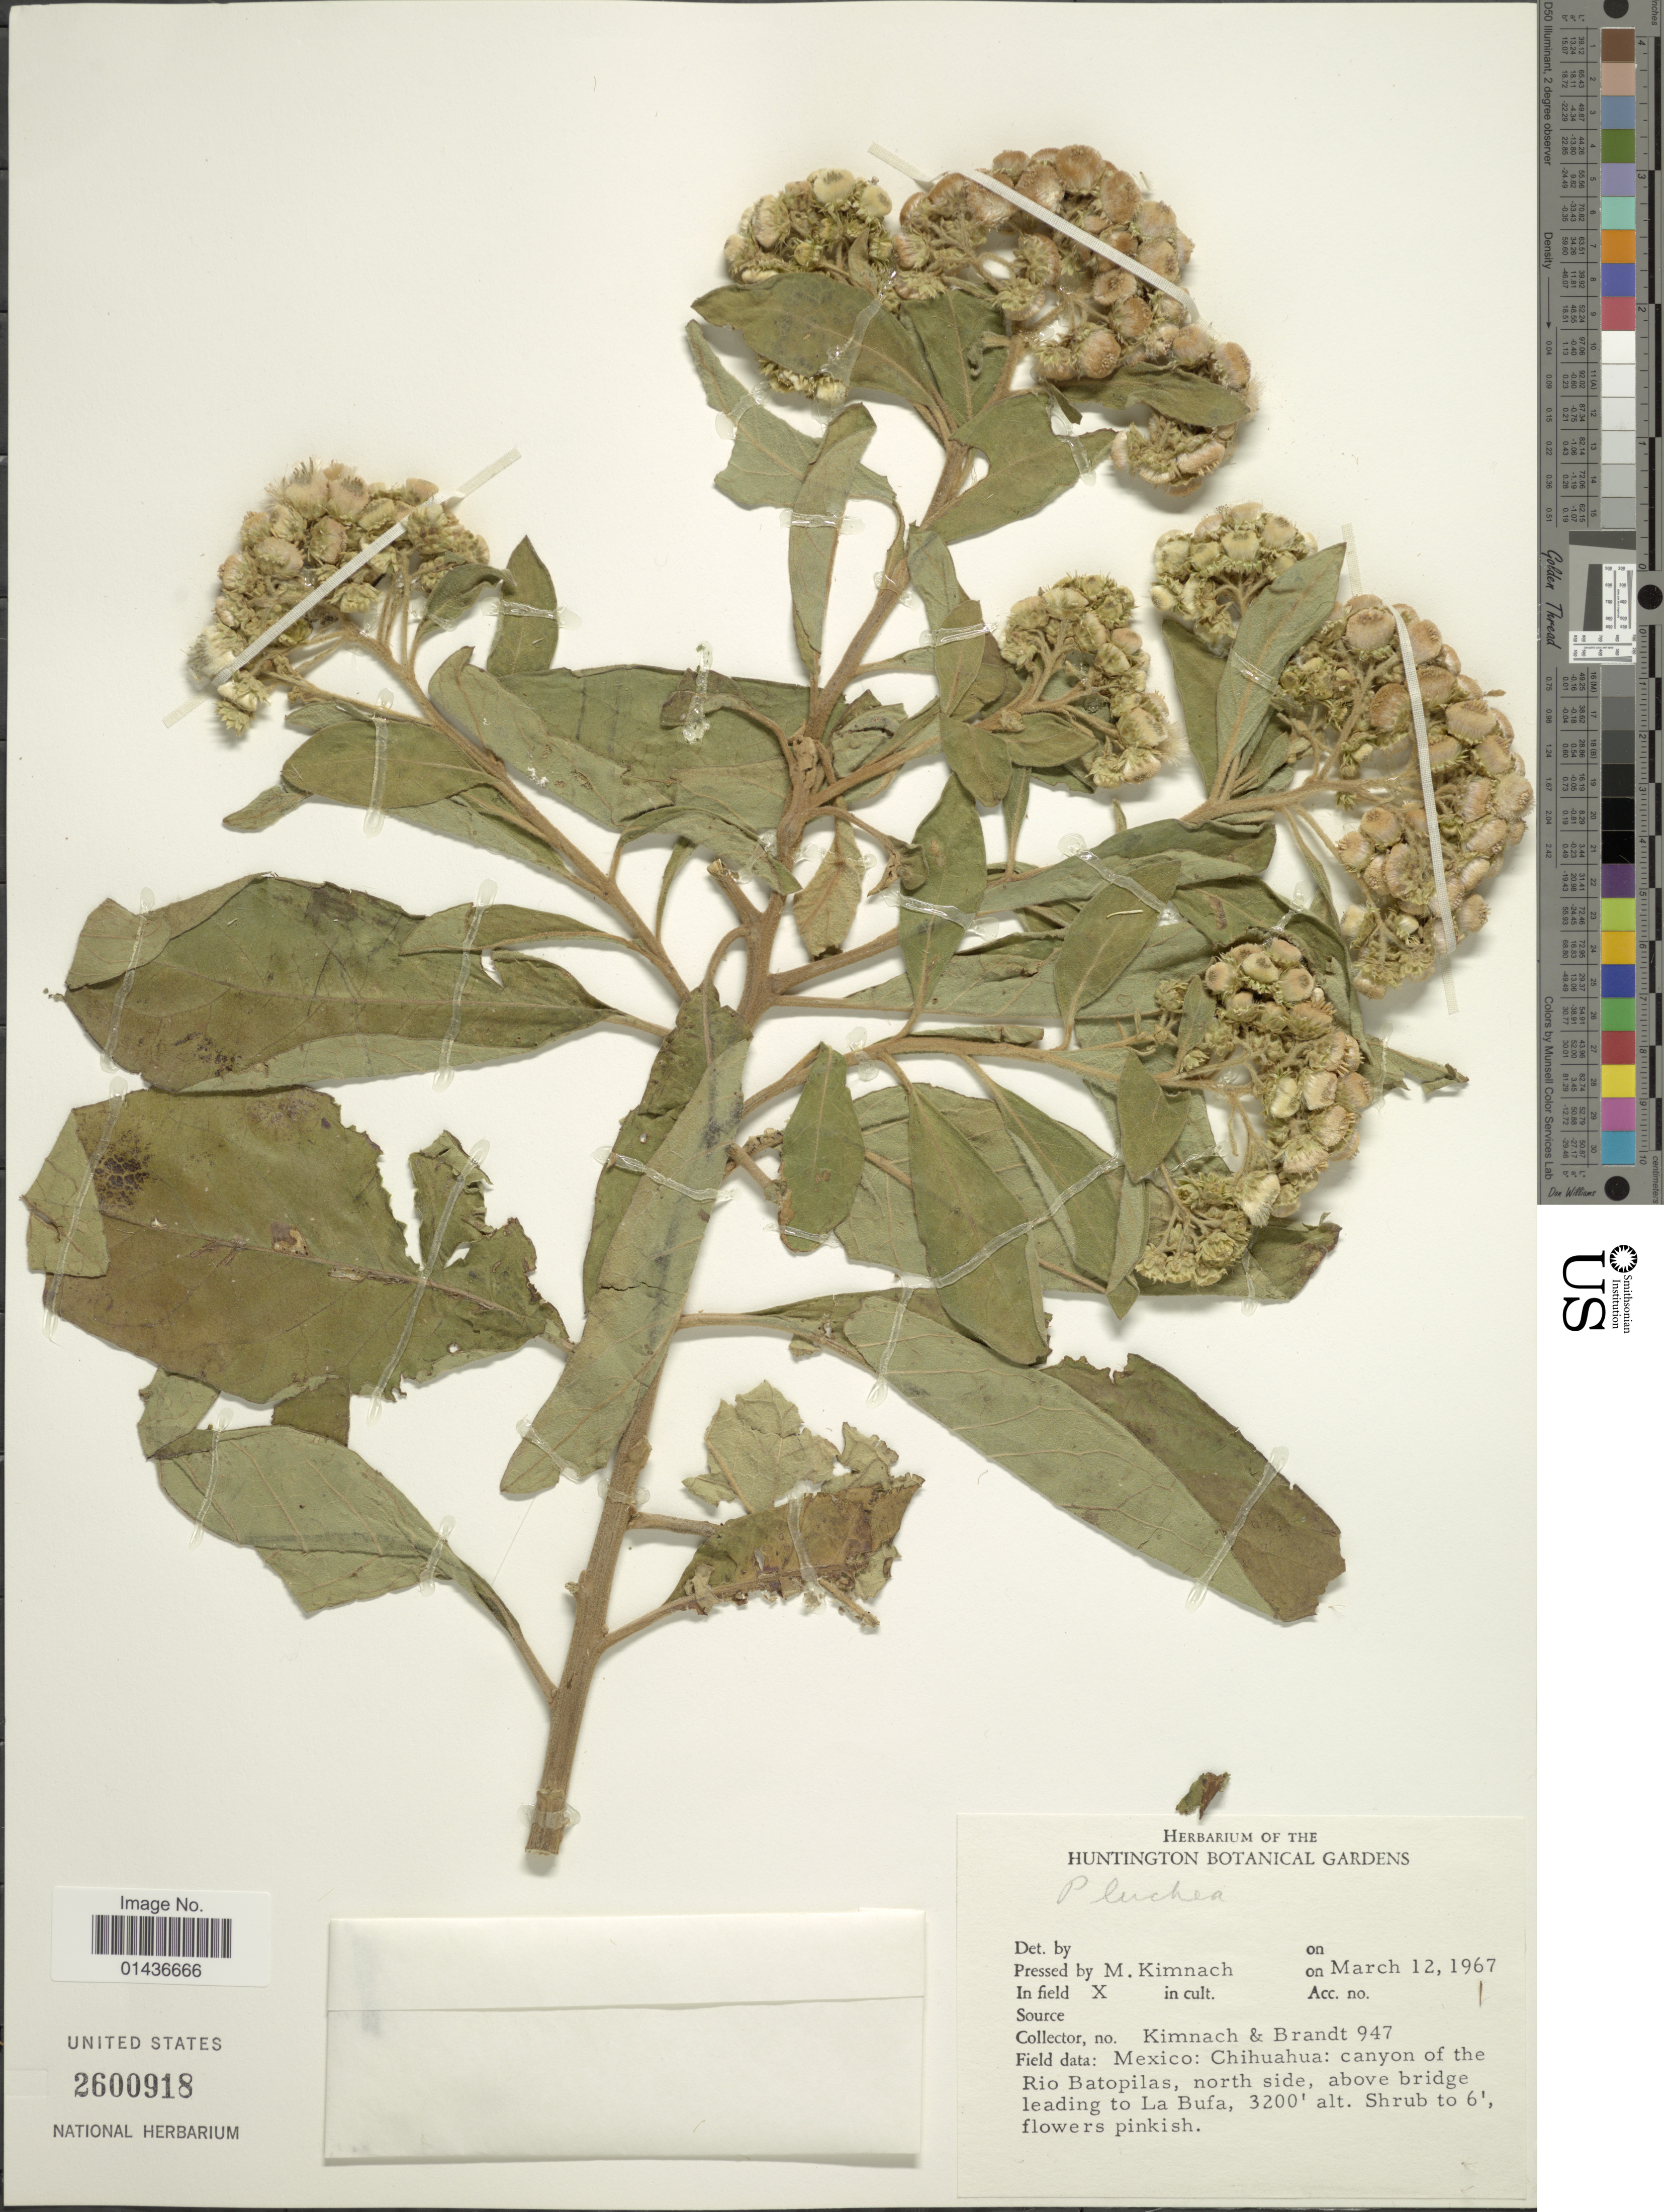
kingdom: Plantae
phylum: Tracheophyta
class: Magnoliopsida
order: Asterales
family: Asteraceae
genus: Pluchea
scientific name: Pluchea sp.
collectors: -. Kimnach & -. Brandt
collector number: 947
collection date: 1967-03-12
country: Mexico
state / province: Chihuahua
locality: Canyon of the Rio Batopilas, north side, above bridge leading to La Bufa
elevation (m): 975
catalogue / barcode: US 2600918